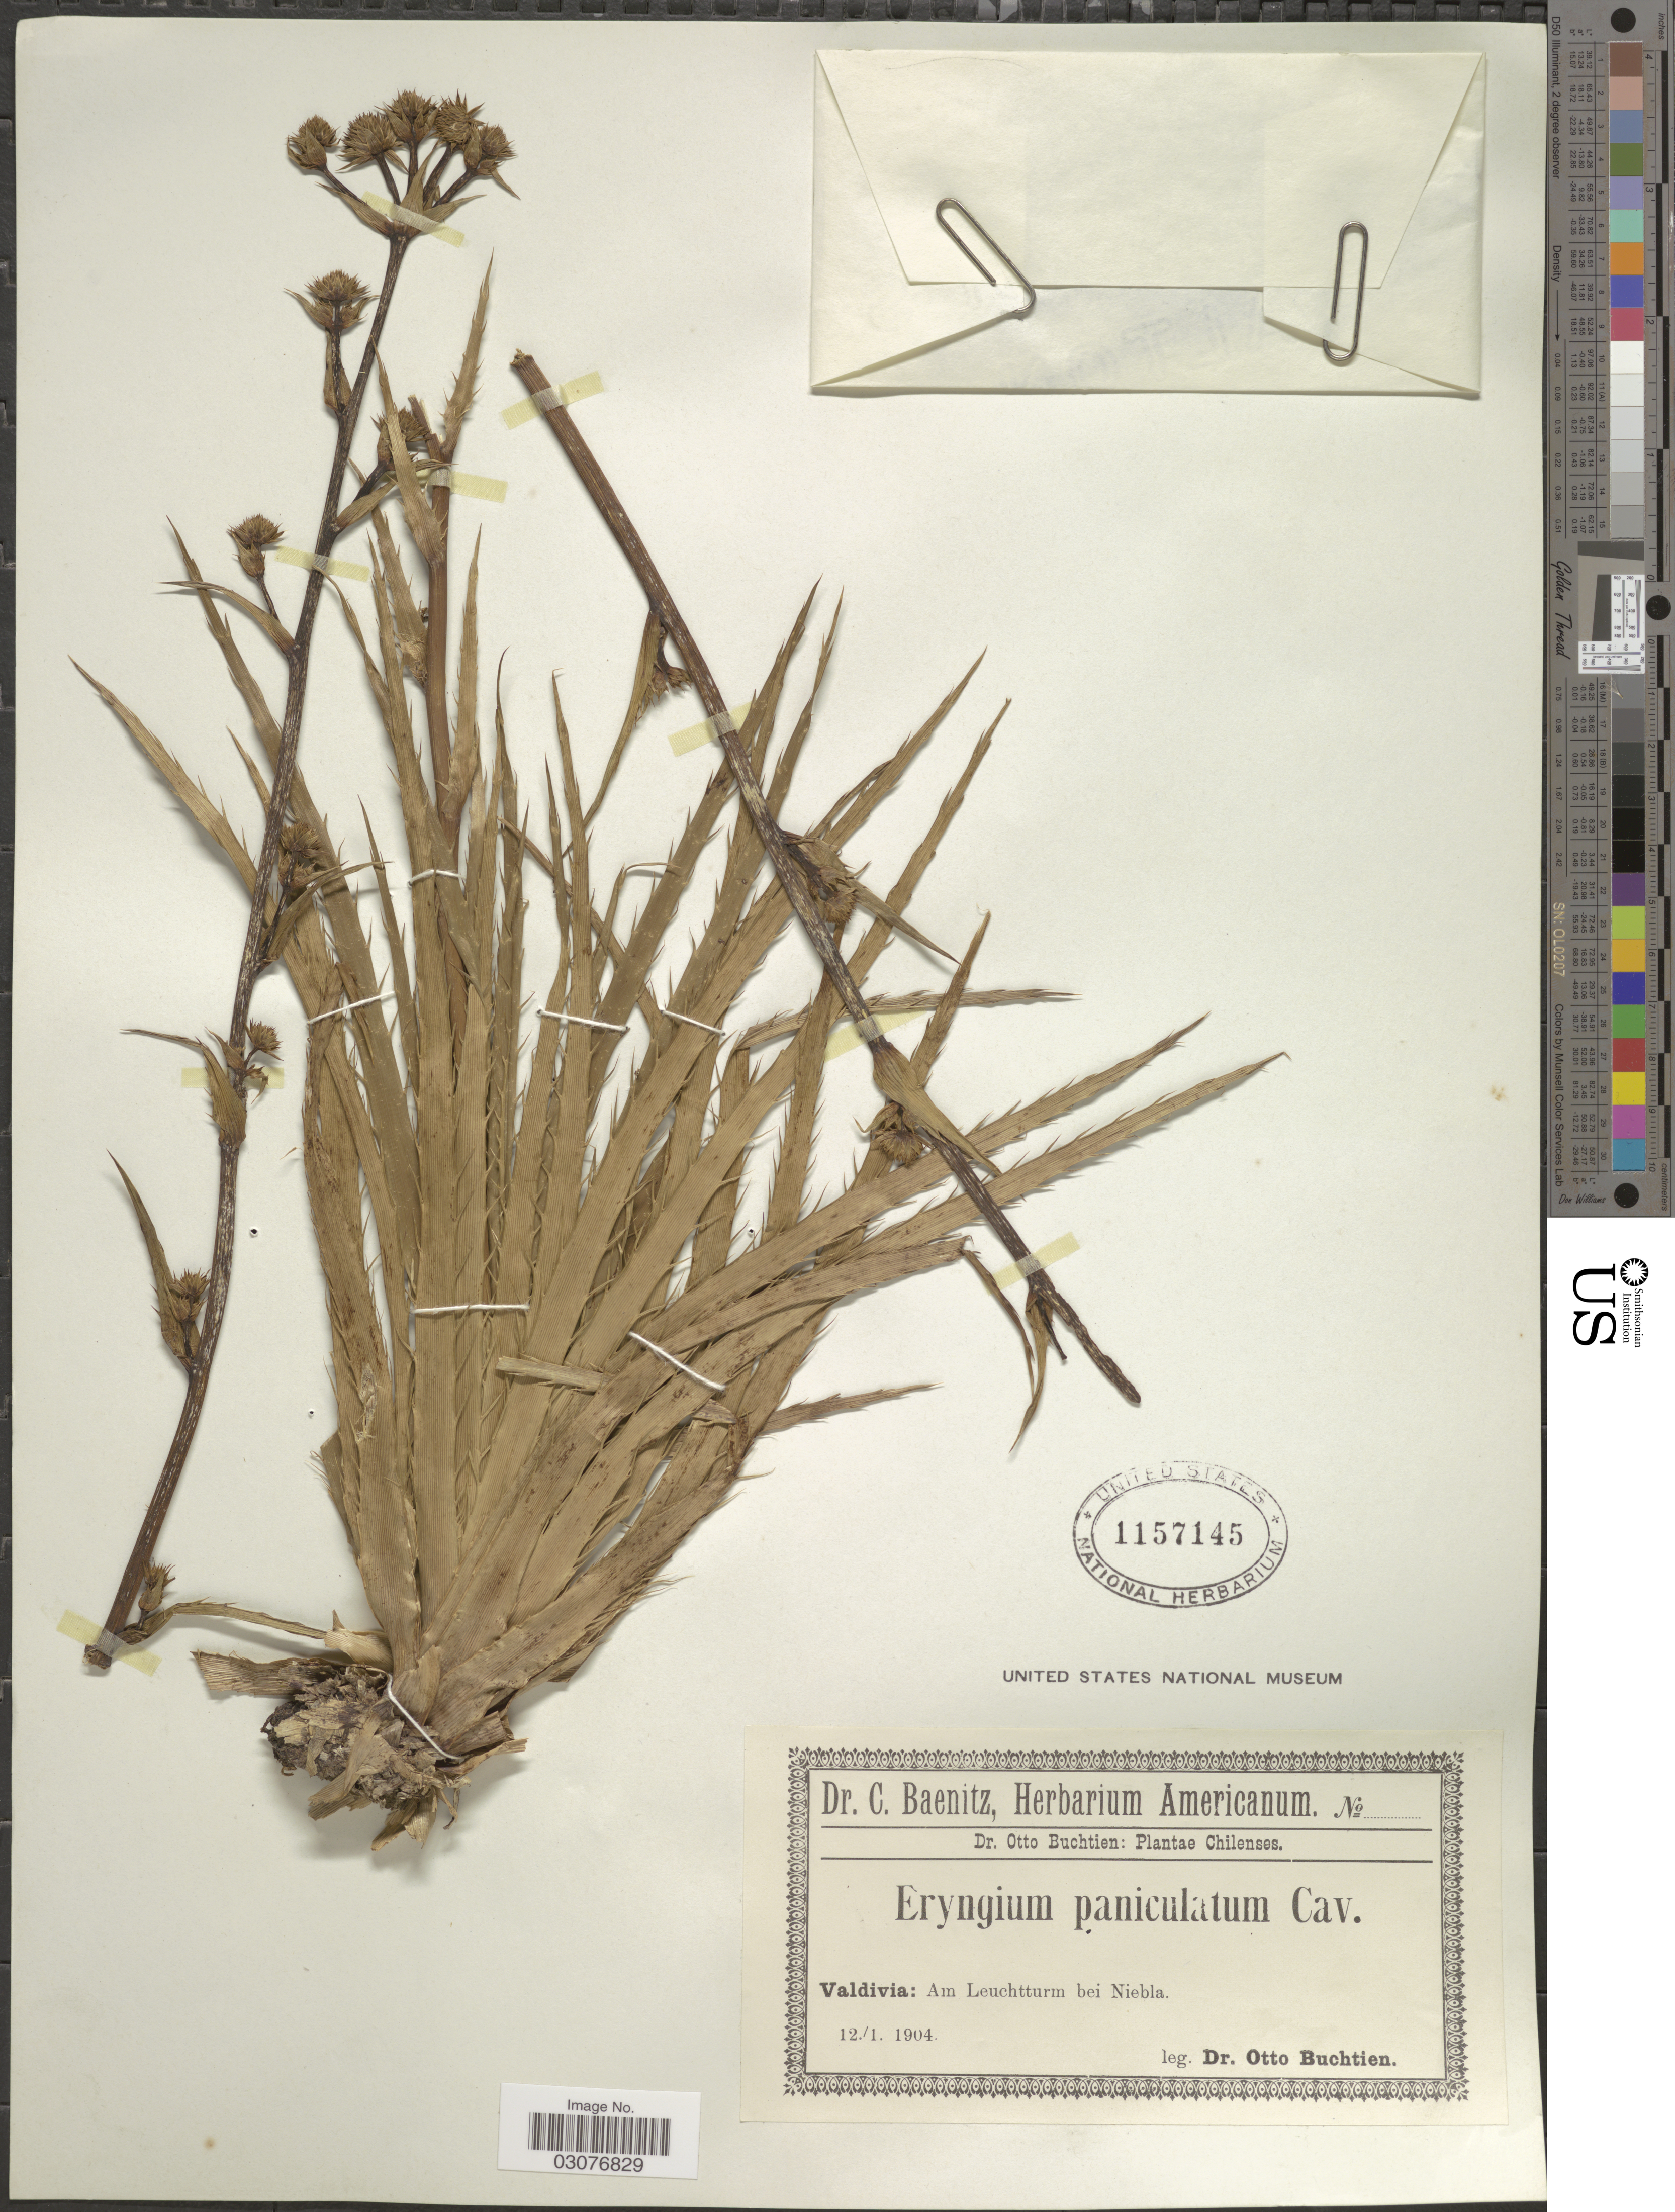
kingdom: Plantae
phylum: Tracheophyta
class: Magnoliopsida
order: Apiales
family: Apiaceae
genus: Eryngium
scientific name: Eryngium paniculatum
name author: Dombey ex Cav. & F. Delaroche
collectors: O. Buchtien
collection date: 1904-01-12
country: Chile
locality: Valdivia: Am Leuchtturm bei Niebla.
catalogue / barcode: US 1157145